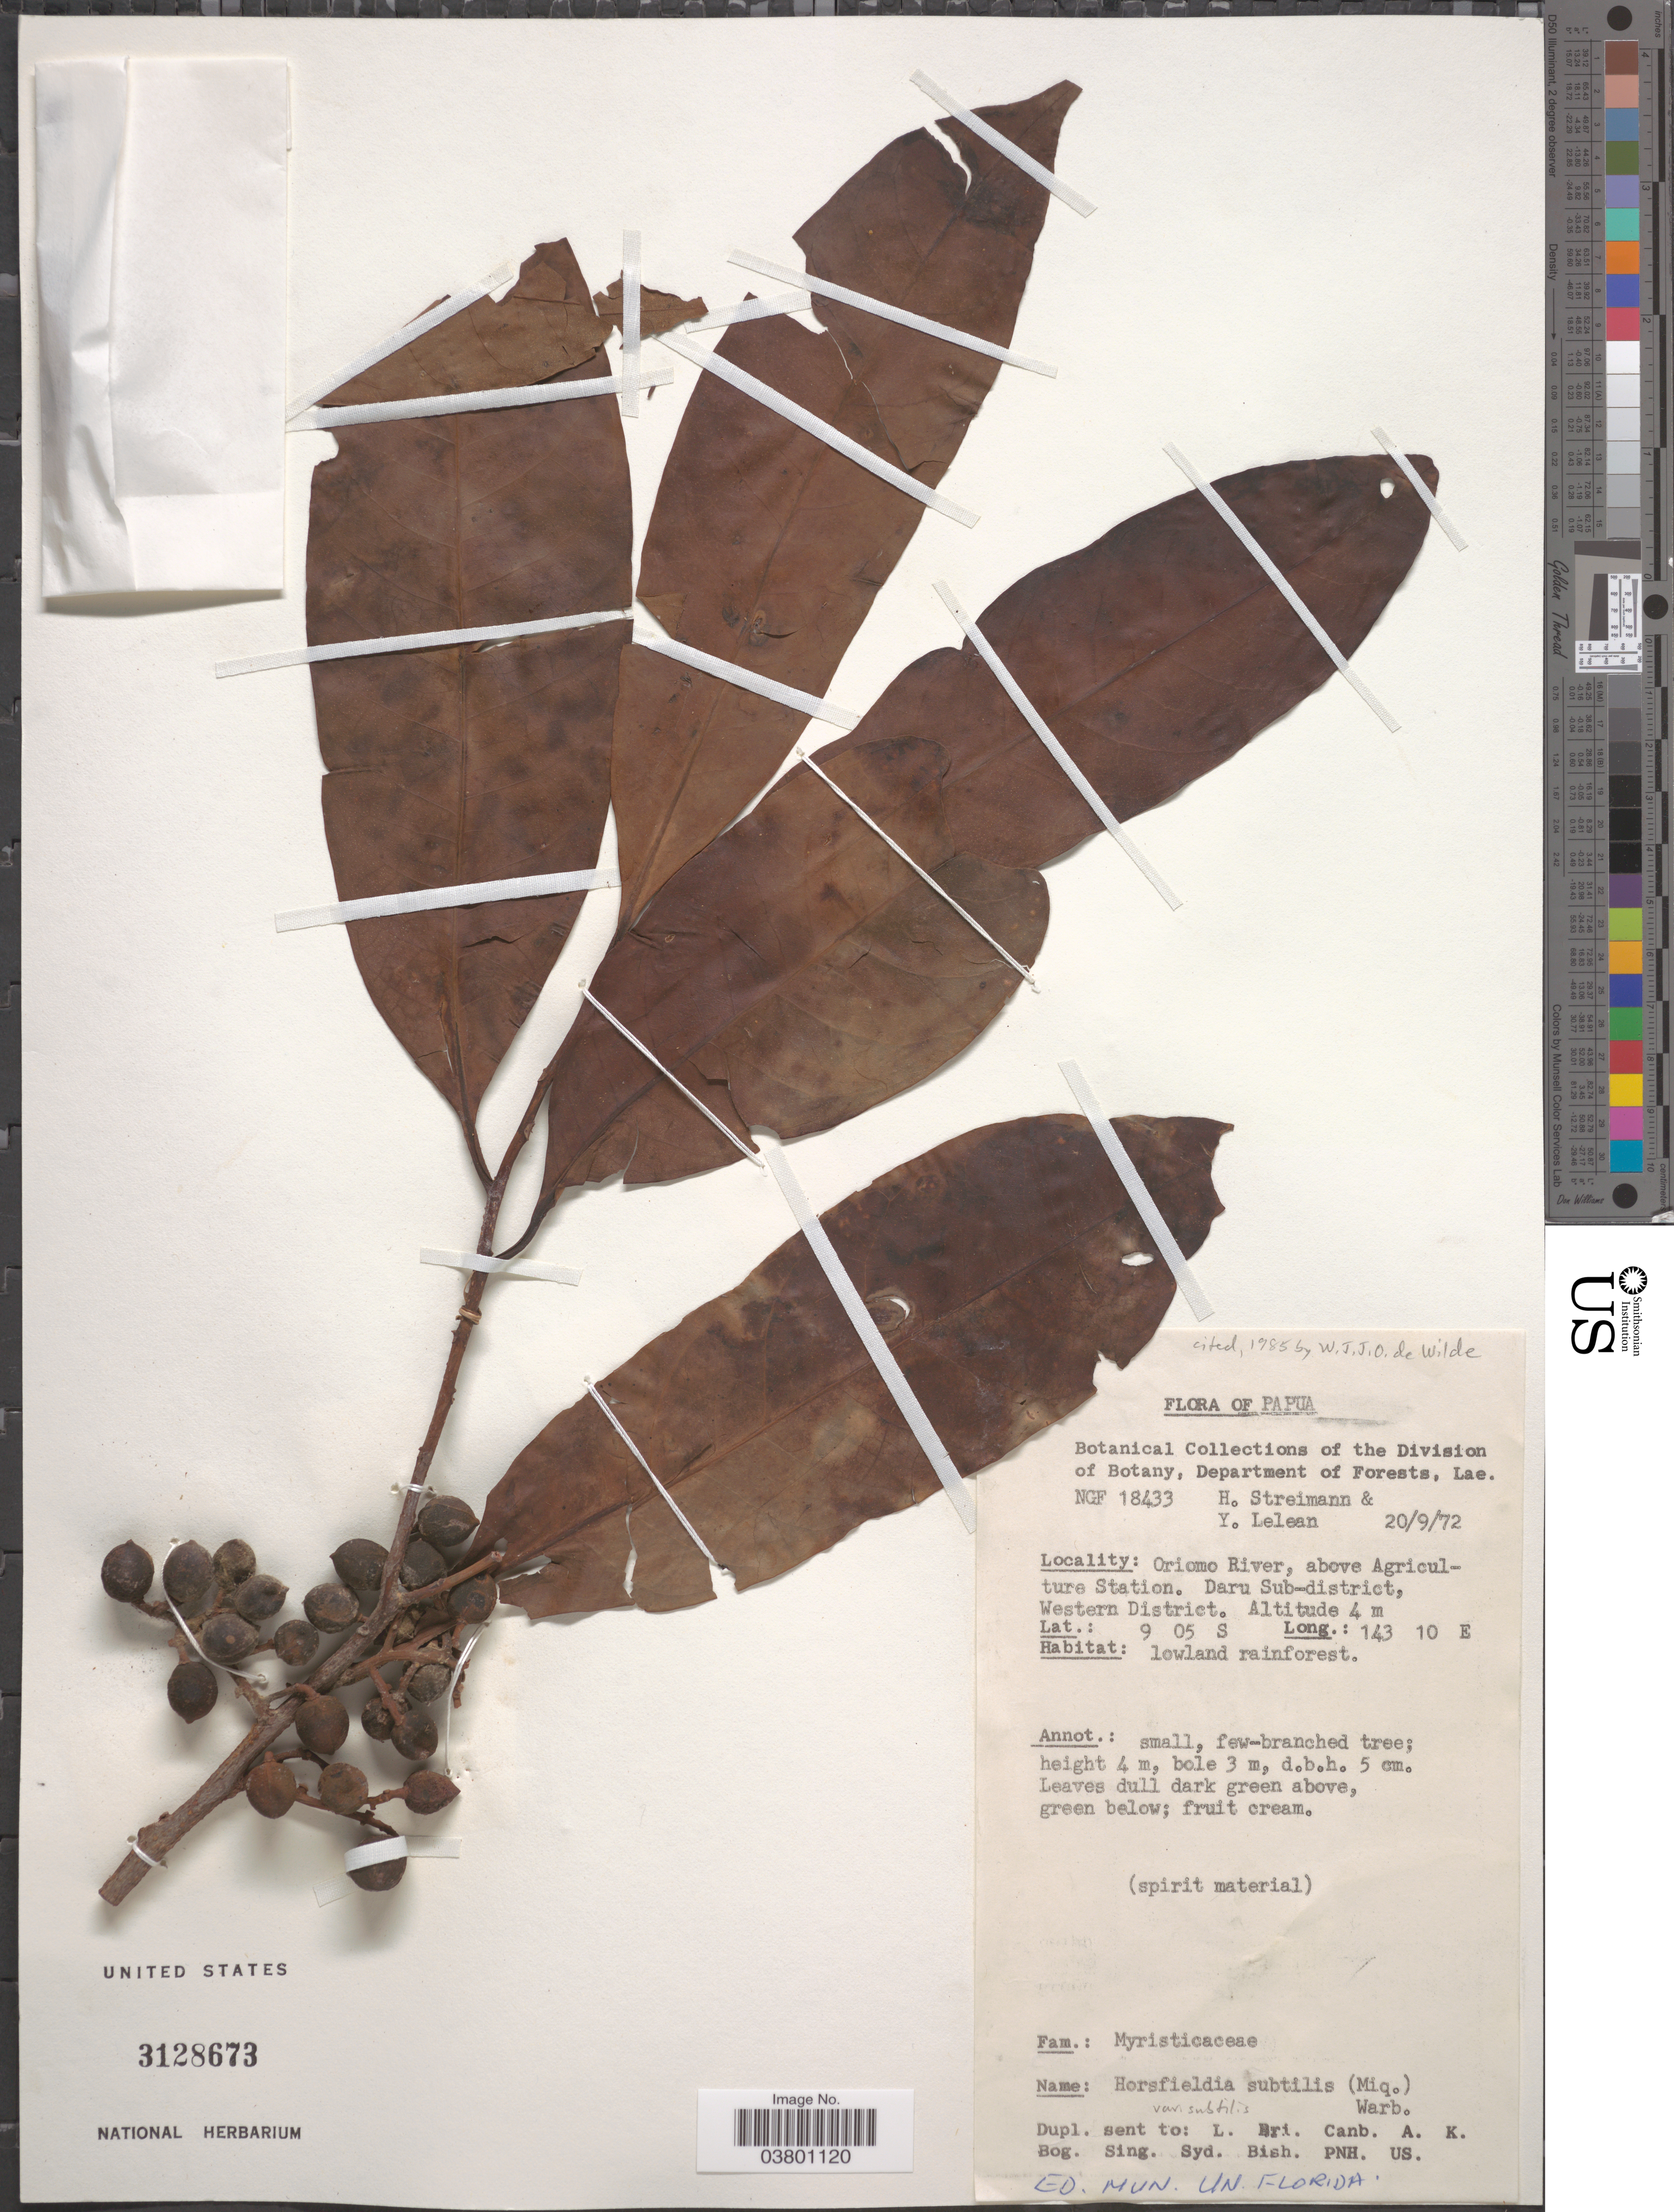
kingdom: Plantae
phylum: Tracheophyta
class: Magnoliopsida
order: Magnoliales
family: Myristicaceae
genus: Horsfieldia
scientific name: Horsfieldia subtilis var. subtilis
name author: Warb.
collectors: H. Streimann & Y. Lelean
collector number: NGF 18433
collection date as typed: Transcribed d/m/y: 20/9/72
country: Papua New Guinea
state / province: Manus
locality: Papua. Oriomo River, above Agriculture Station. Daru Sub-district, Western District.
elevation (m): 4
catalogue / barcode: US 3128673